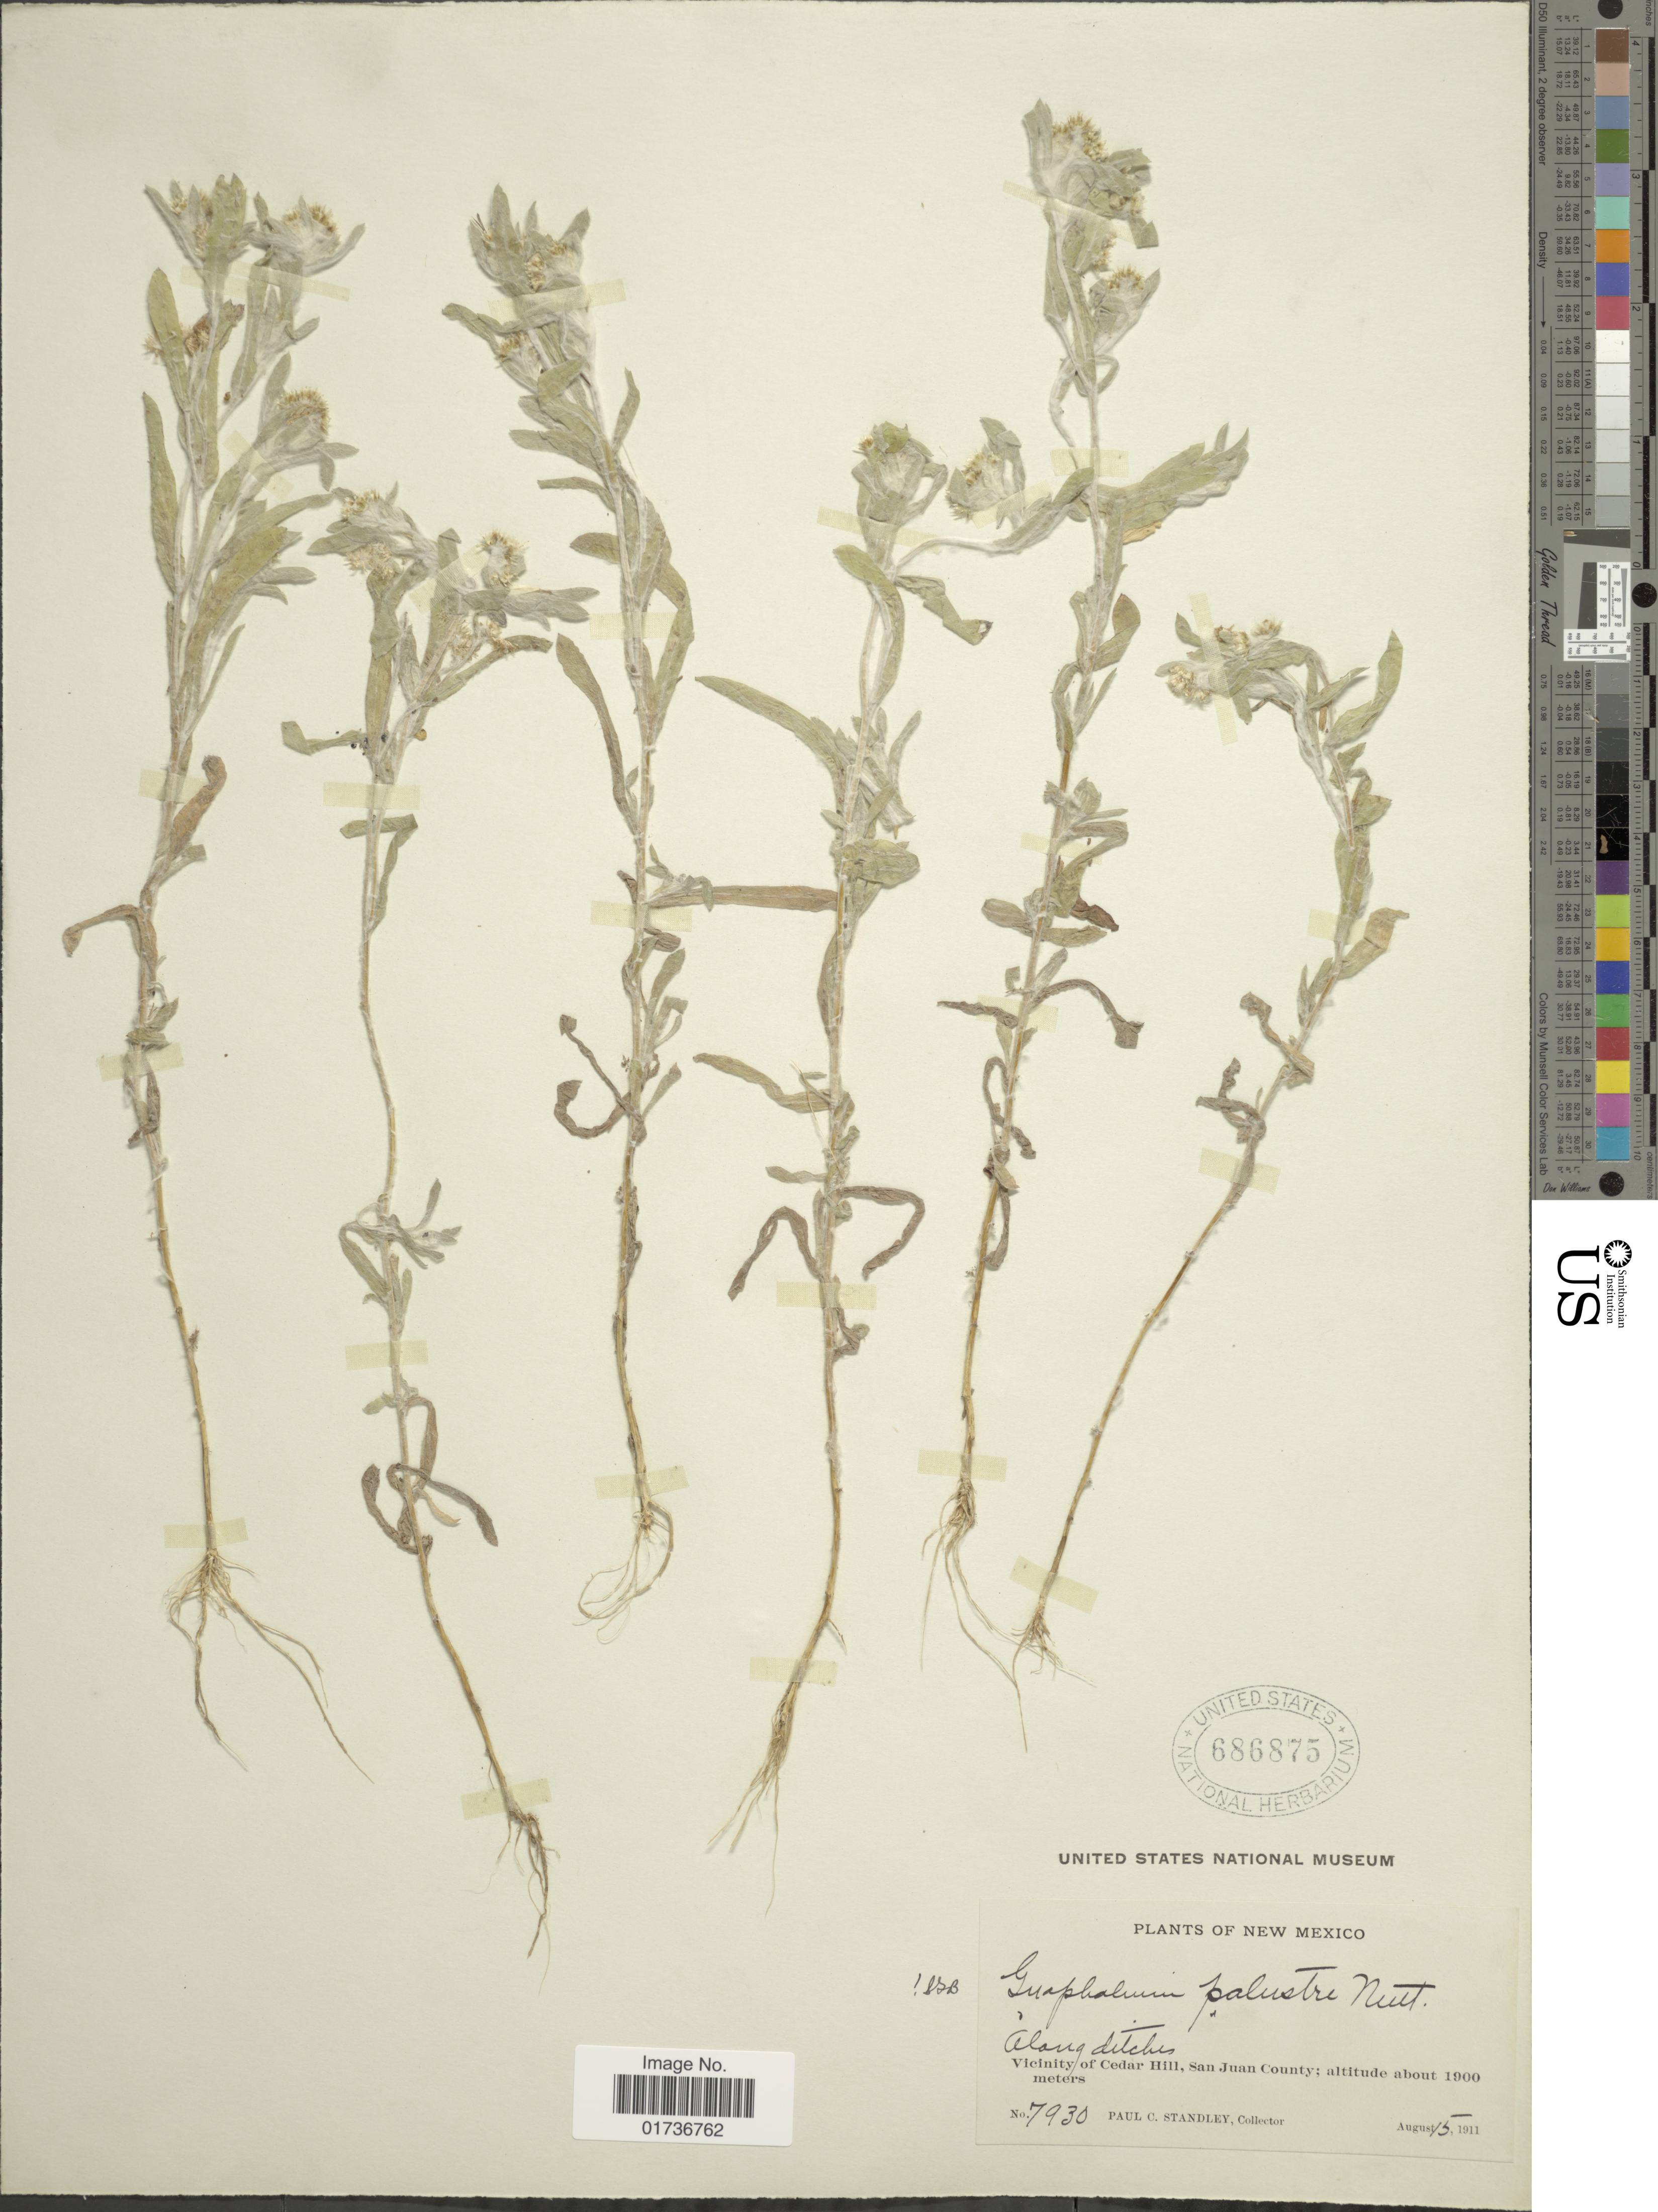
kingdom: Plantae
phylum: Tracheophyta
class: Magnoliopsida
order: Asterales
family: Asteraceae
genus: Gnaphalium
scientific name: Gnaphalium palustre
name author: Nutt.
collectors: P. C. Standley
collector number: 7930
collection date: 1911-08-15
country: United States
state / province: New Mexico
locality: Along ditches, Vicinity of Cedar Hill, San Juan County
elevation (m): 1900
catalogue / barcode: US 686875